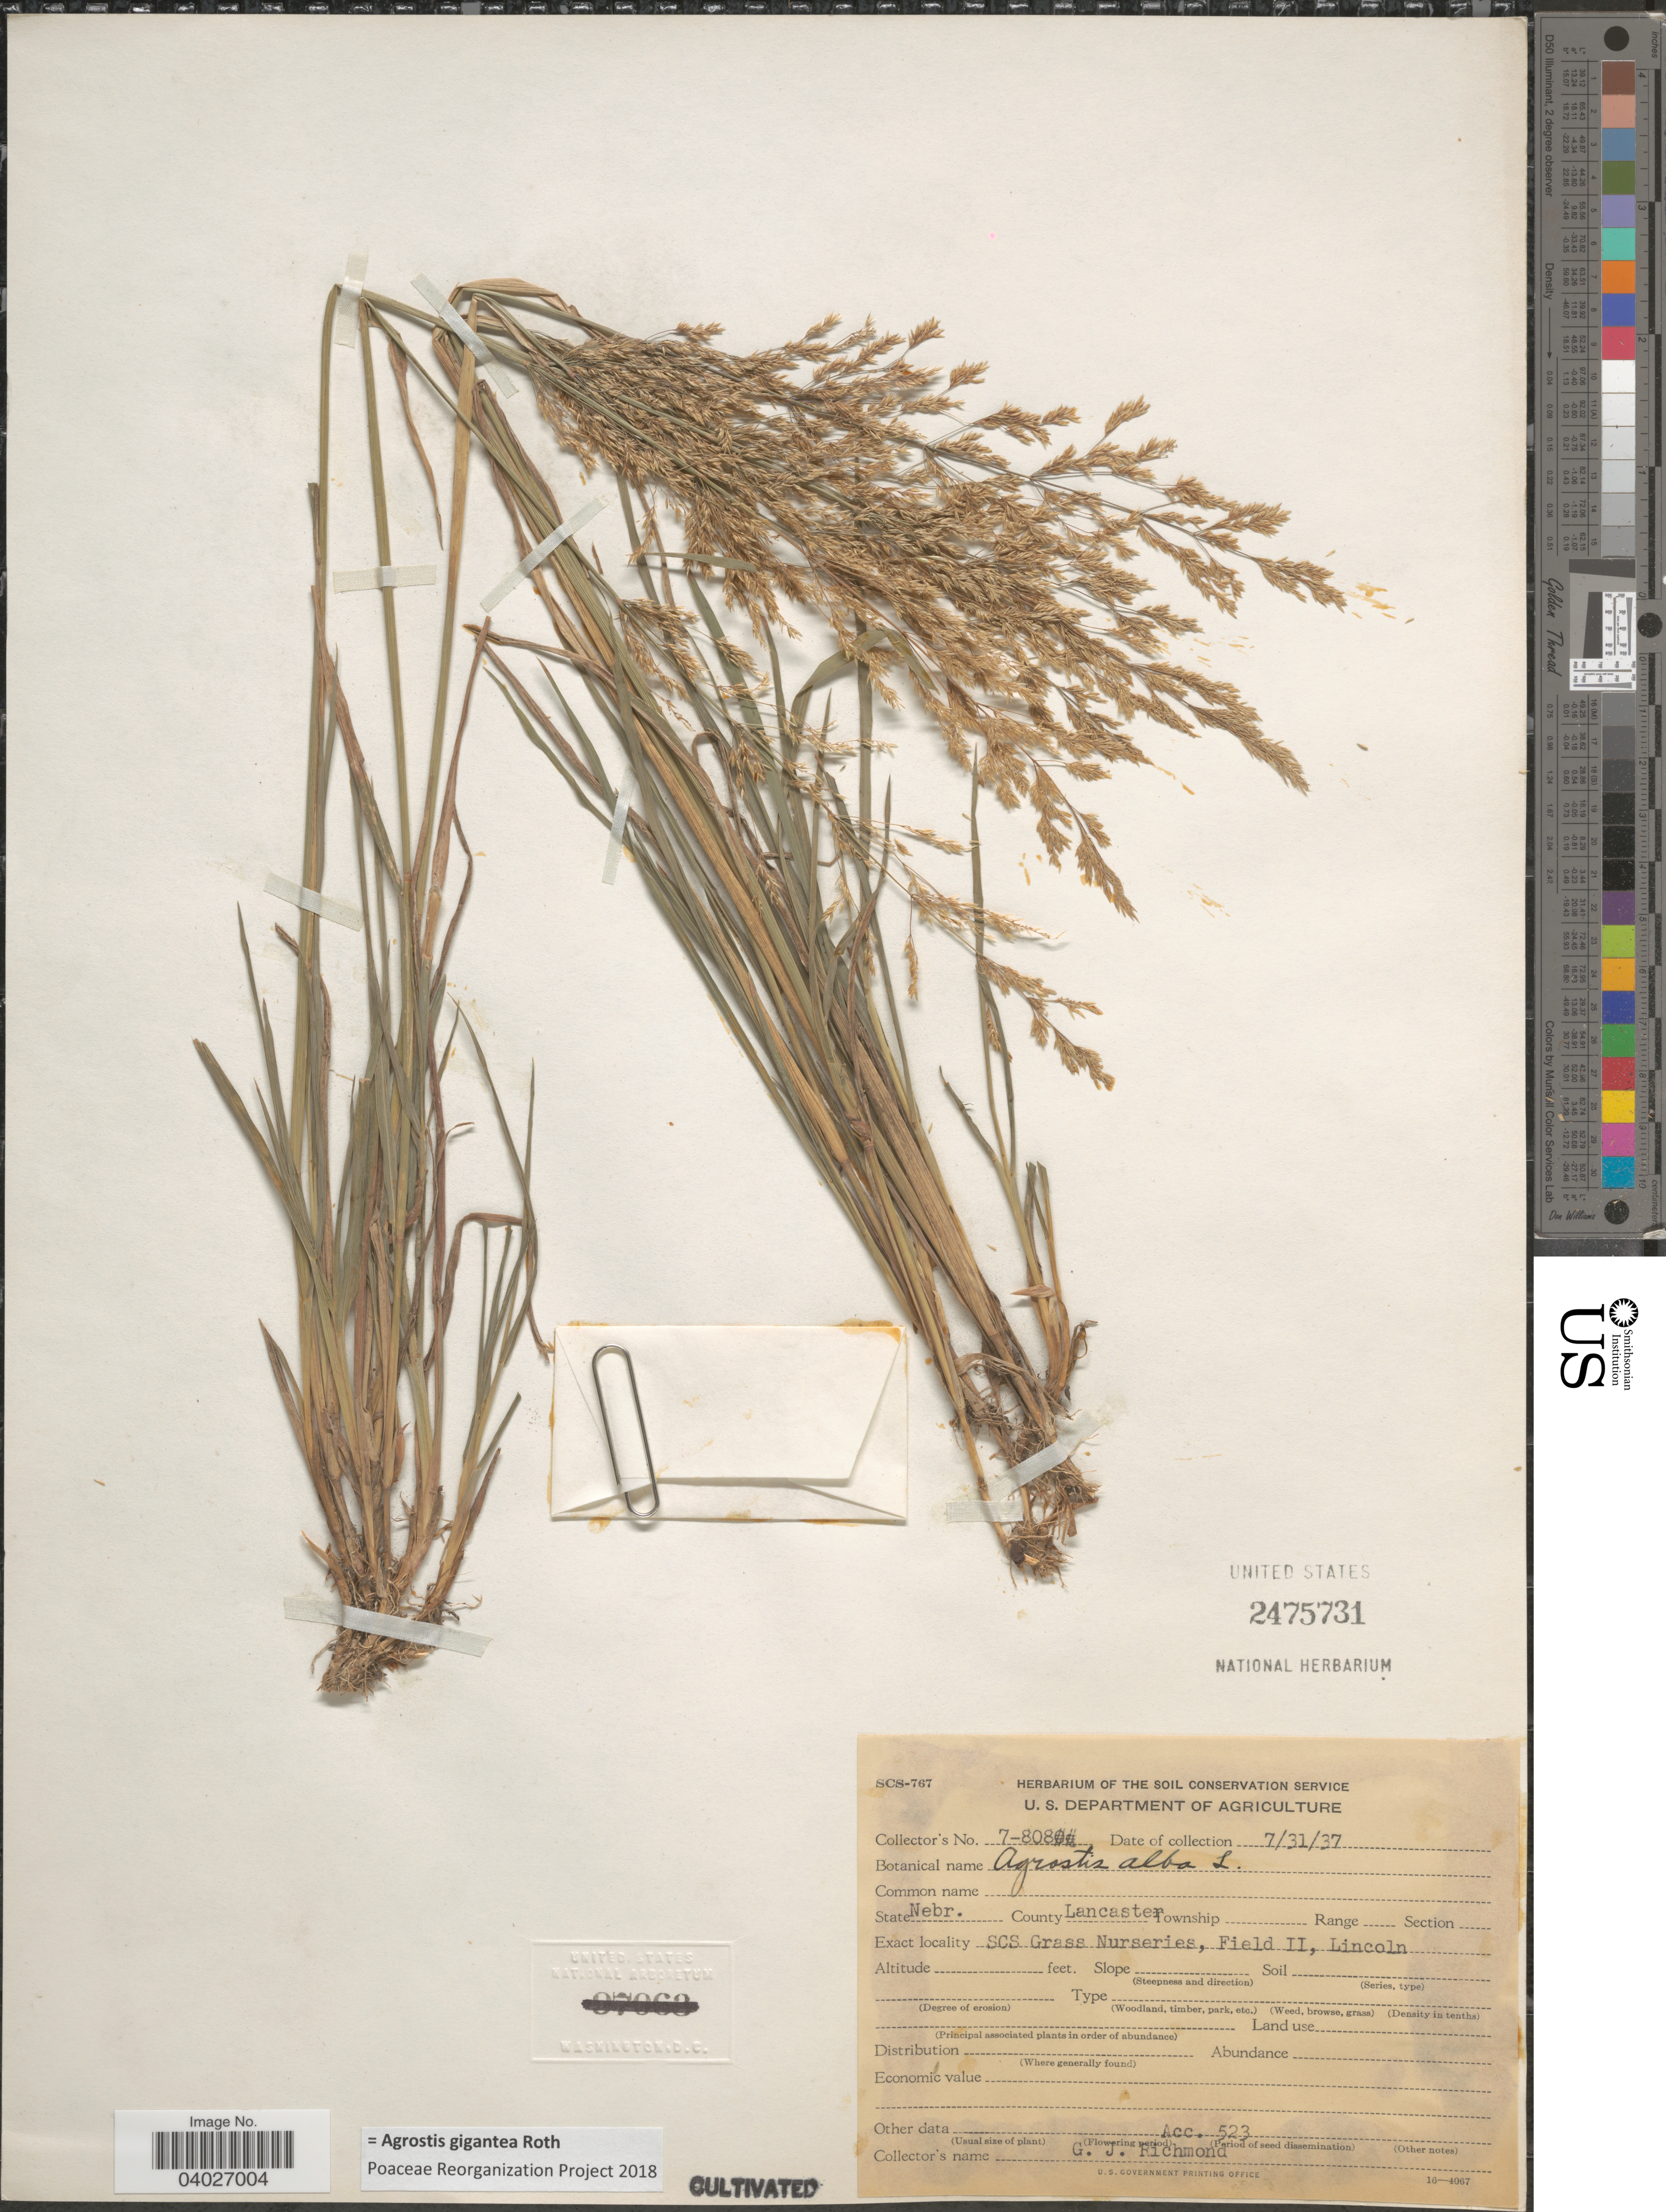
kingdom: Plantae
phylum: Tracheophyta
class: Liliopsida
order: Poales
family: Poaceae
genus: Agrostis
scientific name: Agrostis gigantea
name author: Roth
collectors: G. Richmond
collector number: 7808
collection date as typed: Transcribed d/m/y: 31/7/37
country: United States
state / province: Nebraska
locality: County Lancaster. SCS Grass Nurseries. Field II, Lincoln.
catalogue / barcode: US 2475731